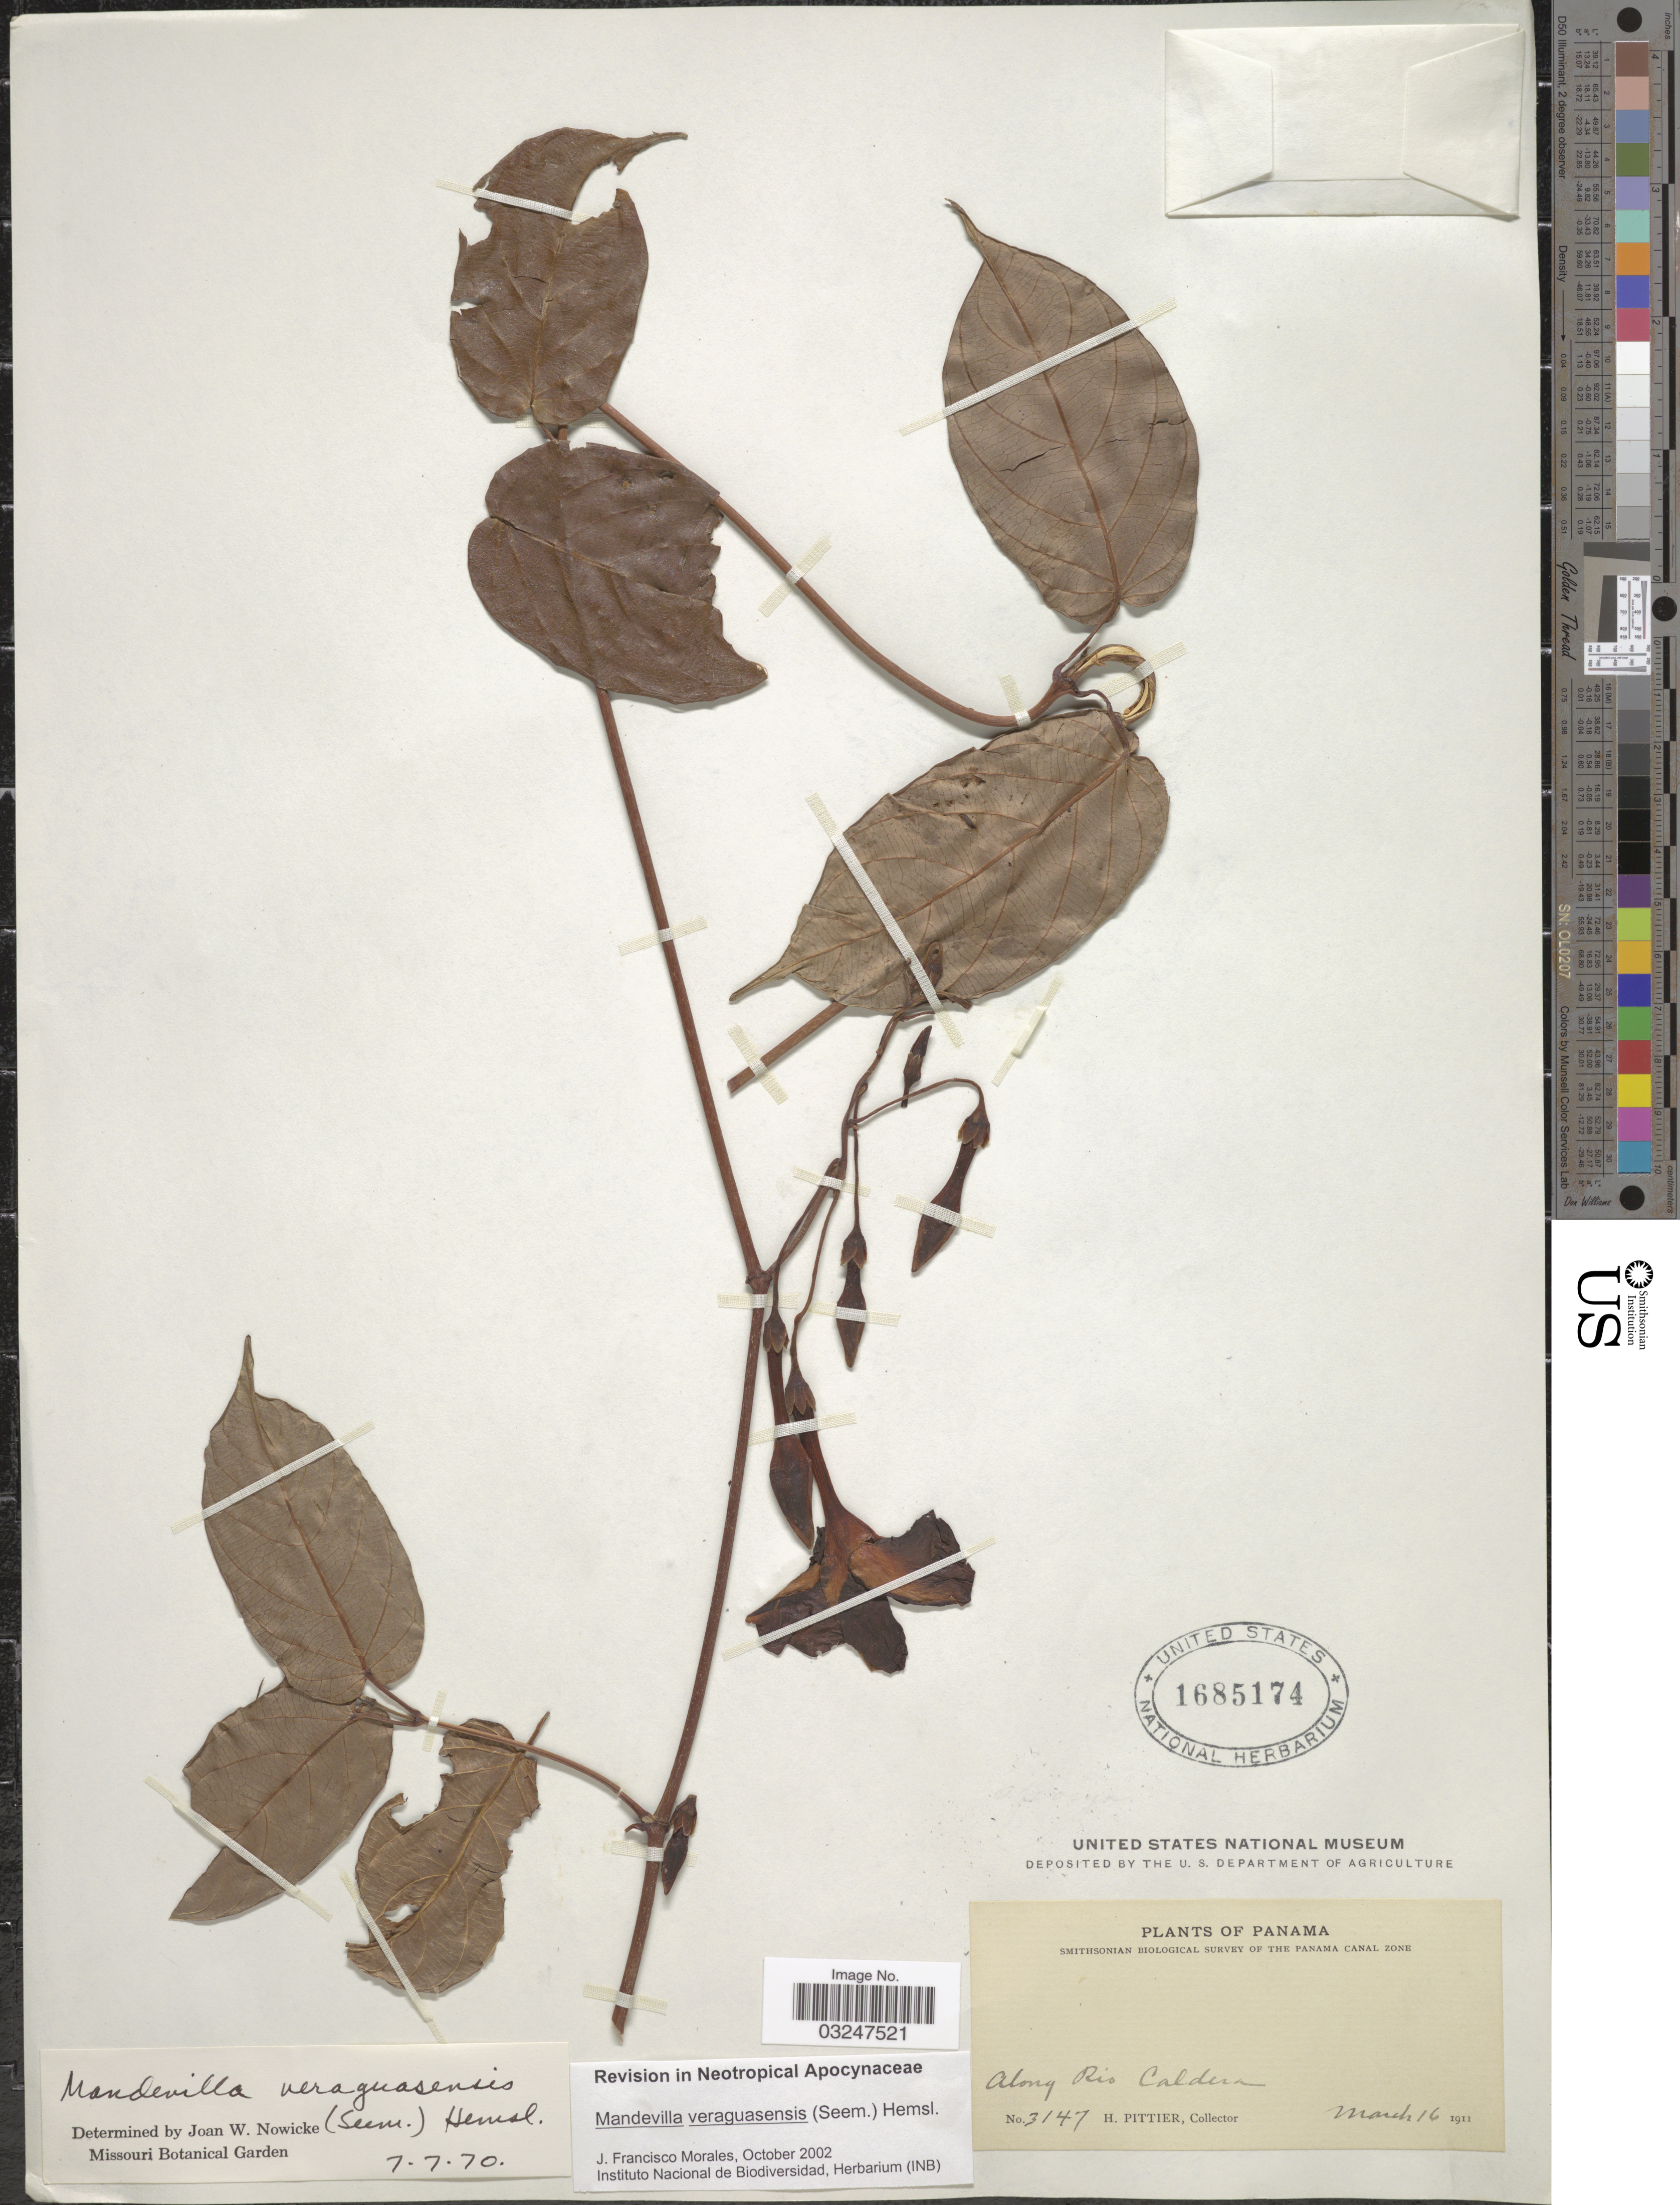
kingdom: Plantae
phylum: Tracheophyta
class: Magnoliopsida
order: Gentianales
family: Apocynaceae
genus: Mandevilla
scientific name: Mandevilla veraguensis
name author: Hemsl.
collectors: H. F. Pittier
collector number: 3147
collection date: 1911-03-16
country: Panama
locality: Along Rio Caldera. Panama Canal Zone.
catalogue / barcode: US 1685174